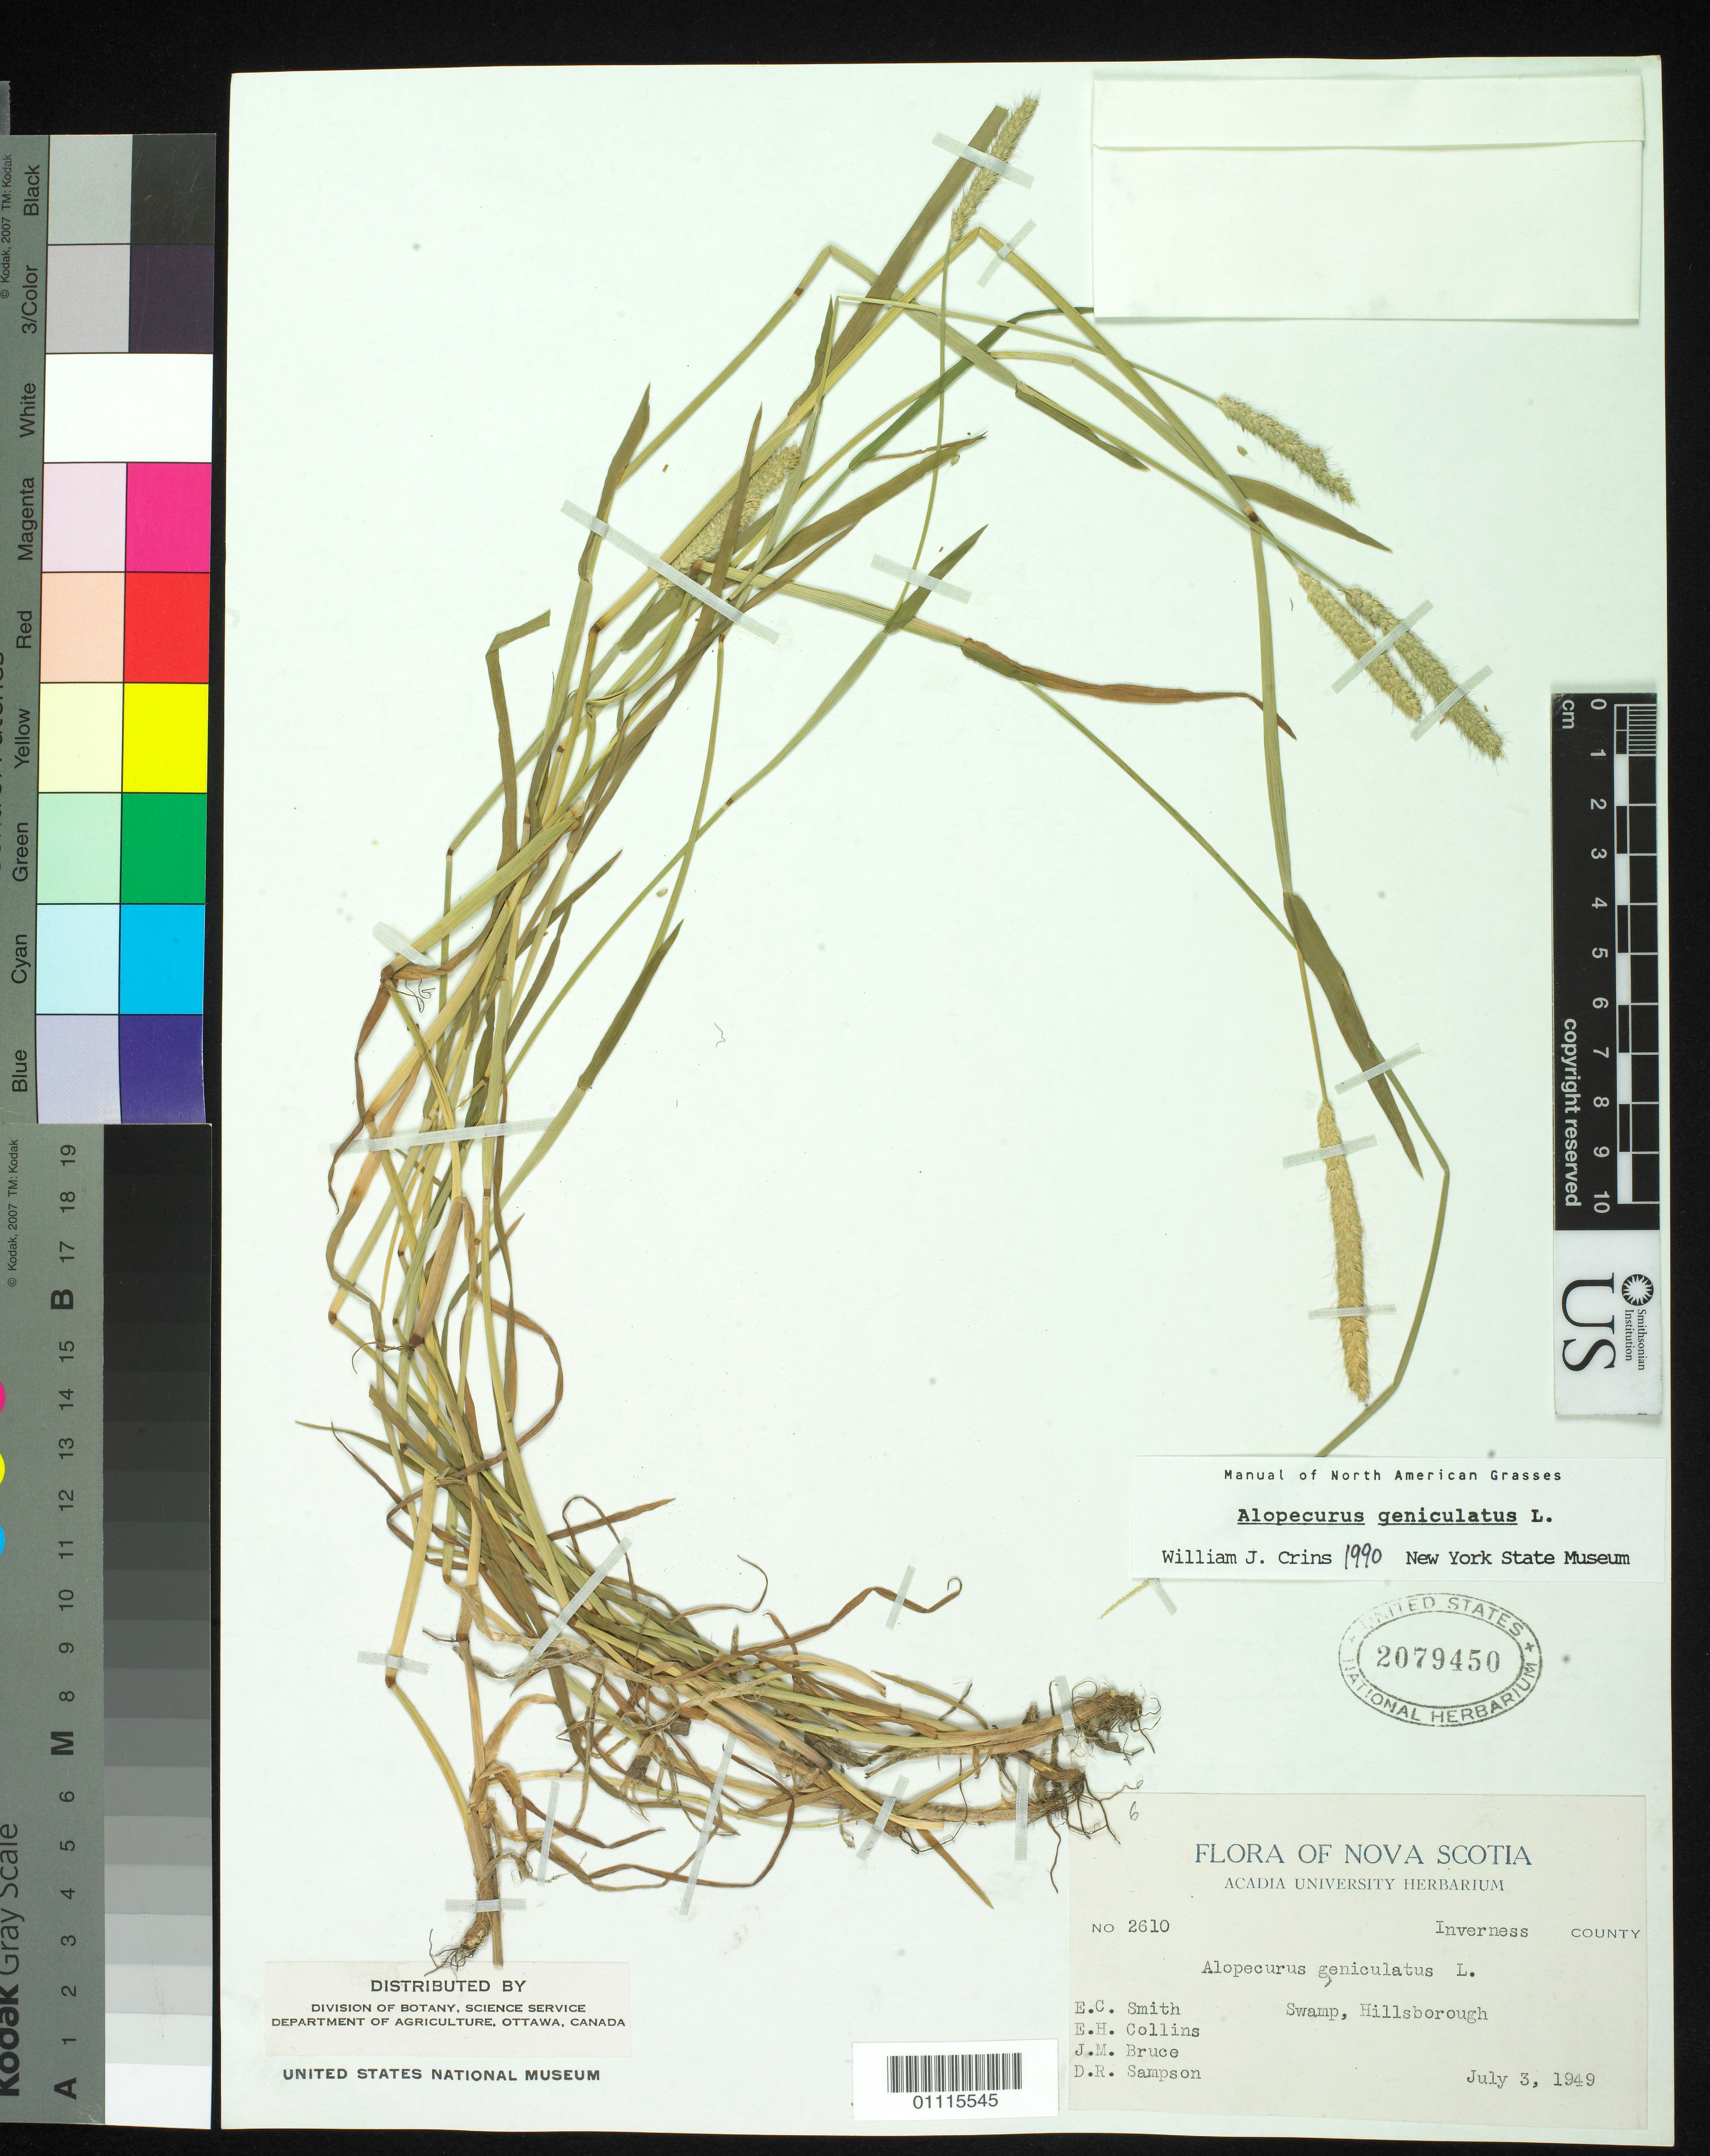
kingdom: Plantae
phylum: Tracheophyta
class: Liliopsida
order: Poales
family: Poaceae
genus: Alopecurus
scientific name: Alopecurus geniculatus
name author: L.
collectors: E. C. Smith, E. Collins, J. Bruce & D. Sampson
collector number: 2610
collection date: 1949-07-03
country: Canada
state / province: Nova Scotia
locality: Swamp, Hillsborough.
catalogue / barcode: US 2079450